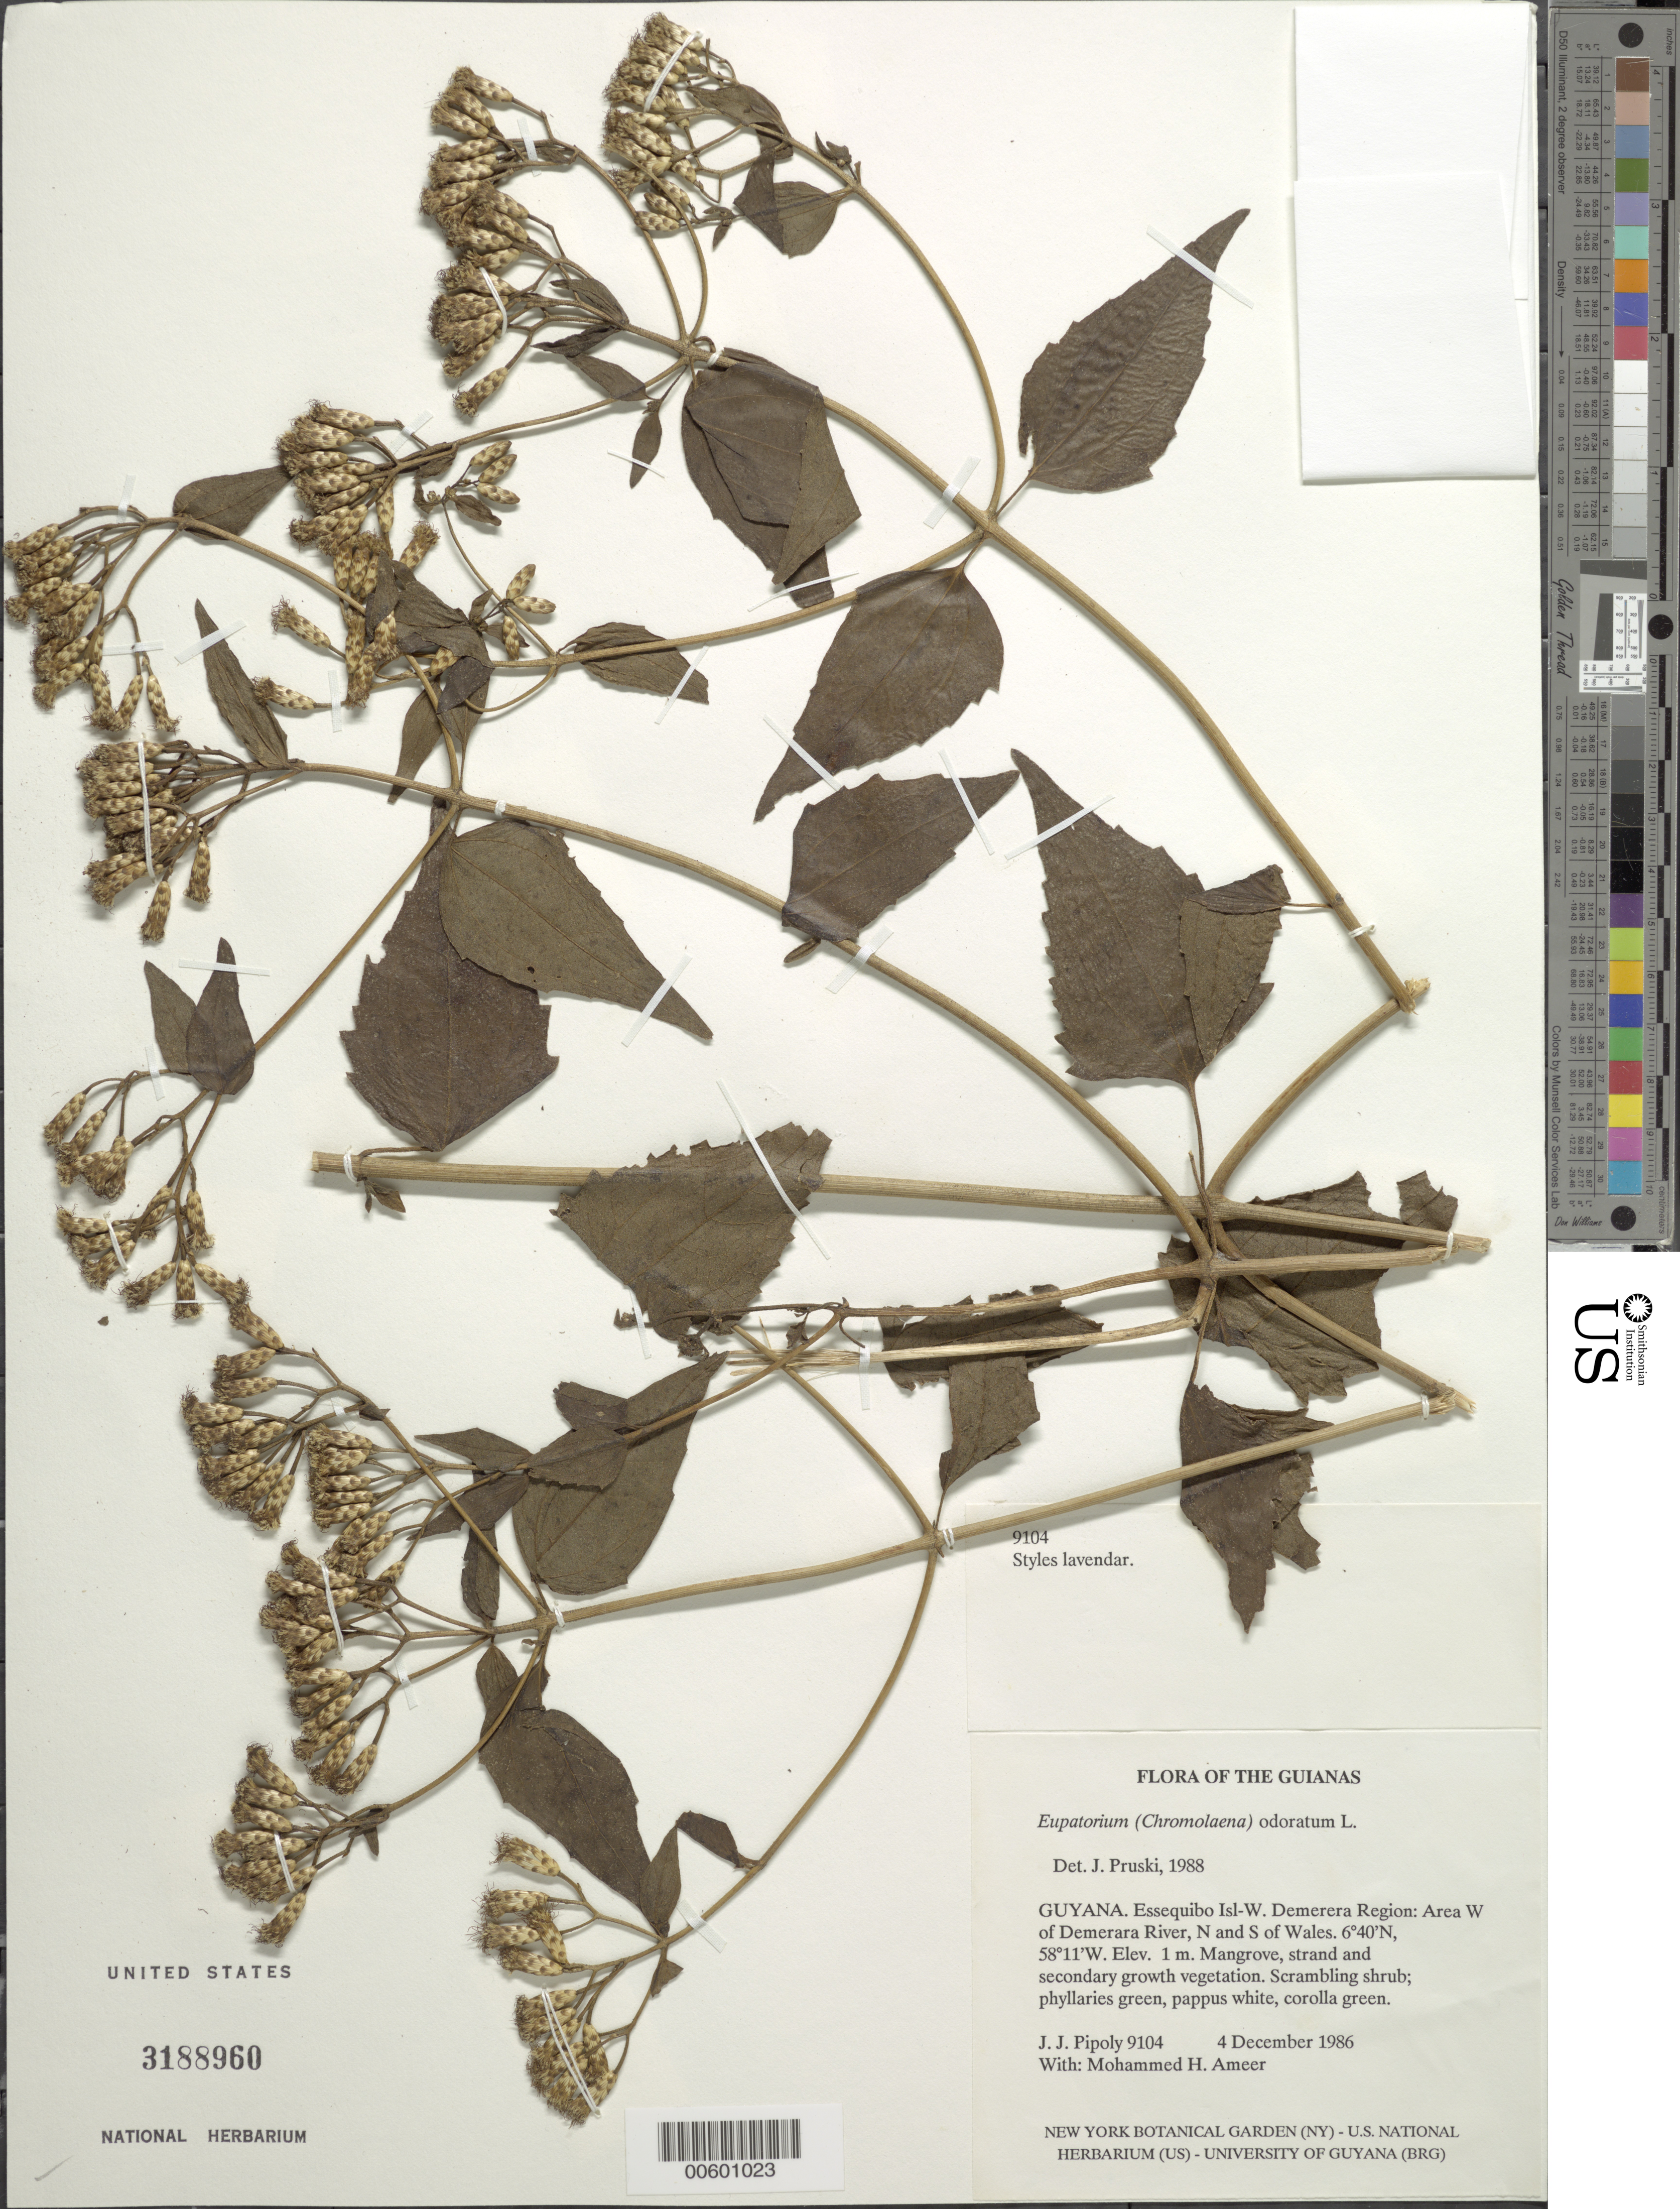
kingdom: Plantae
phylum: Tracheophyta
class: Magnoliopsida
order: Asterales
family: Asteraceae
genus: Chromolaena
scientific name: Chromolaena odorata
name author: (L.) R.M. King & H. Rob.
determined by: Pruski, J. F.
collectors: J. J. Pipoly & M. Ameer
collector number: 9104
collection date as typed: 4 December 1986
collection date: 1986-12-04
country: Guyana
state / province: Essequibo Isl-W. Demerara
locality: Area W of Demerara River, N and S of Wales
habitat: Mangrove, strand and secondary growth vegetation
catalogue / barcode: US 3188960